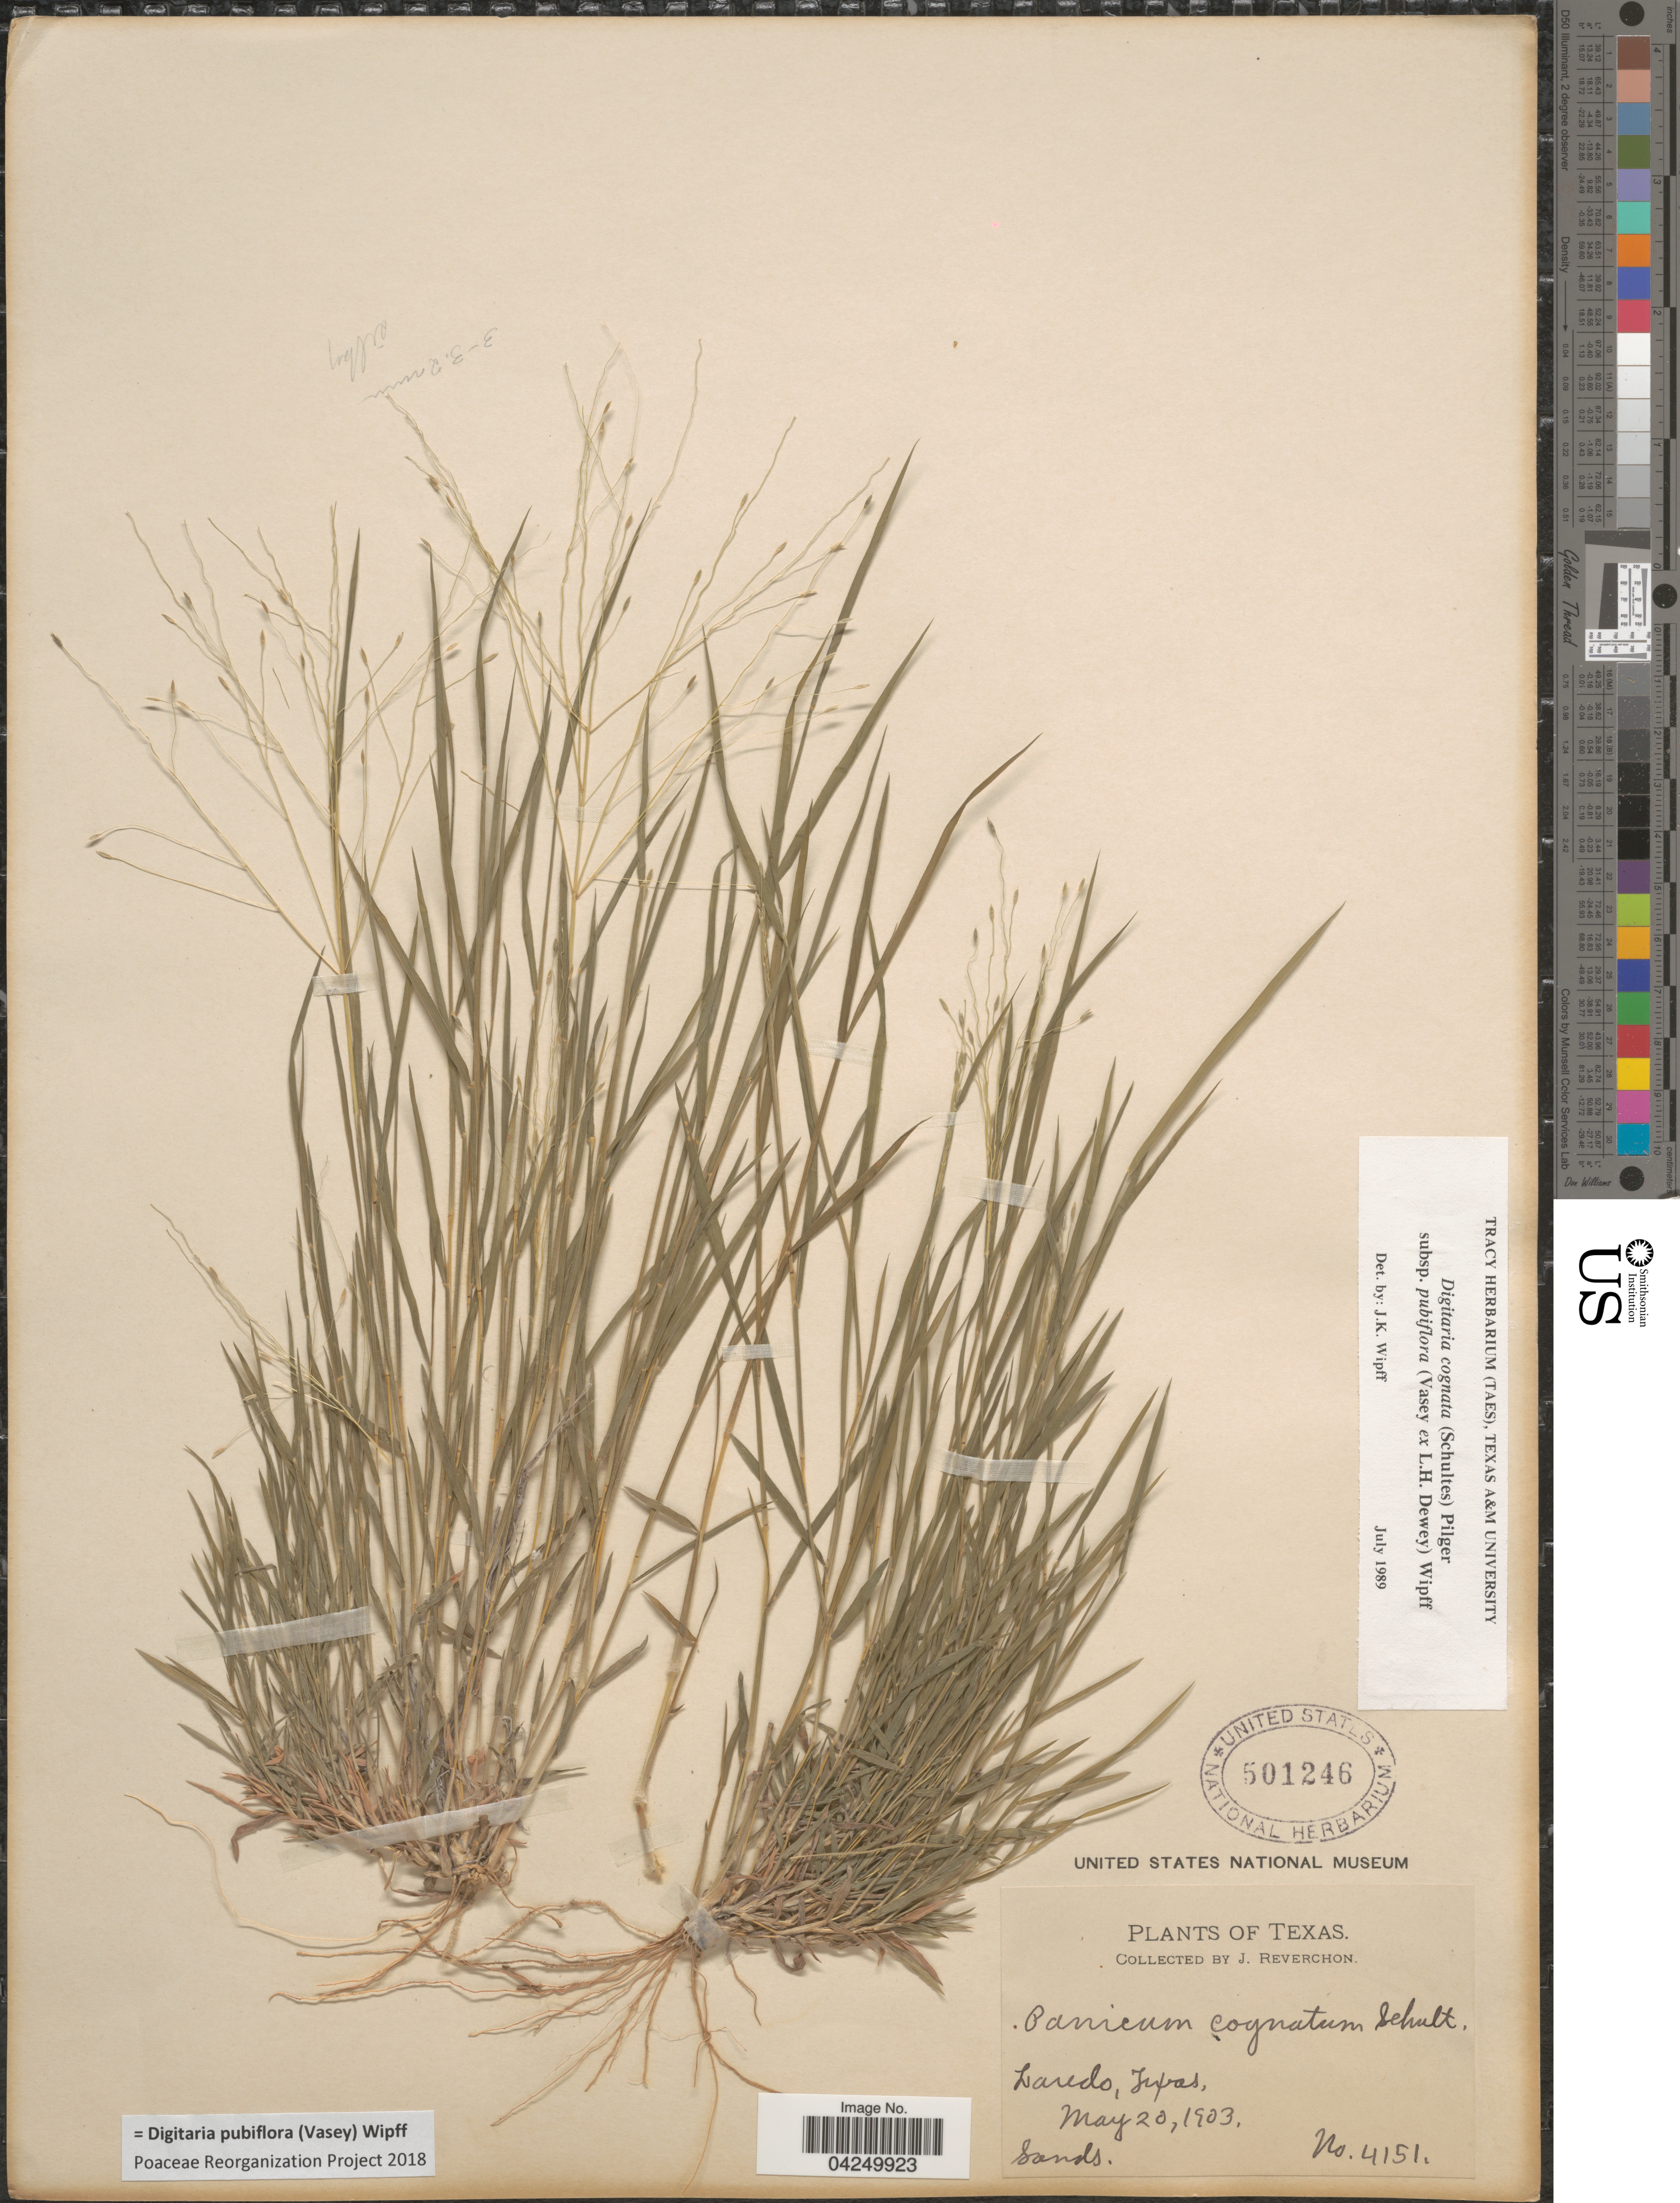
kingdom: Plantae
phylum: Tracheophyta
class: Liliopsida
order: Poales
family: Poaceae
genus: Digitaria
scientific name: Digitaria pubiflora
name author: (Vasey) Wipff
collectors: J. Reverchon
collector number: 4151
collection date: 1903-05-20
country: United States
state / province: Texas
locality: Laredo.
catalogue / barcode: US 501246